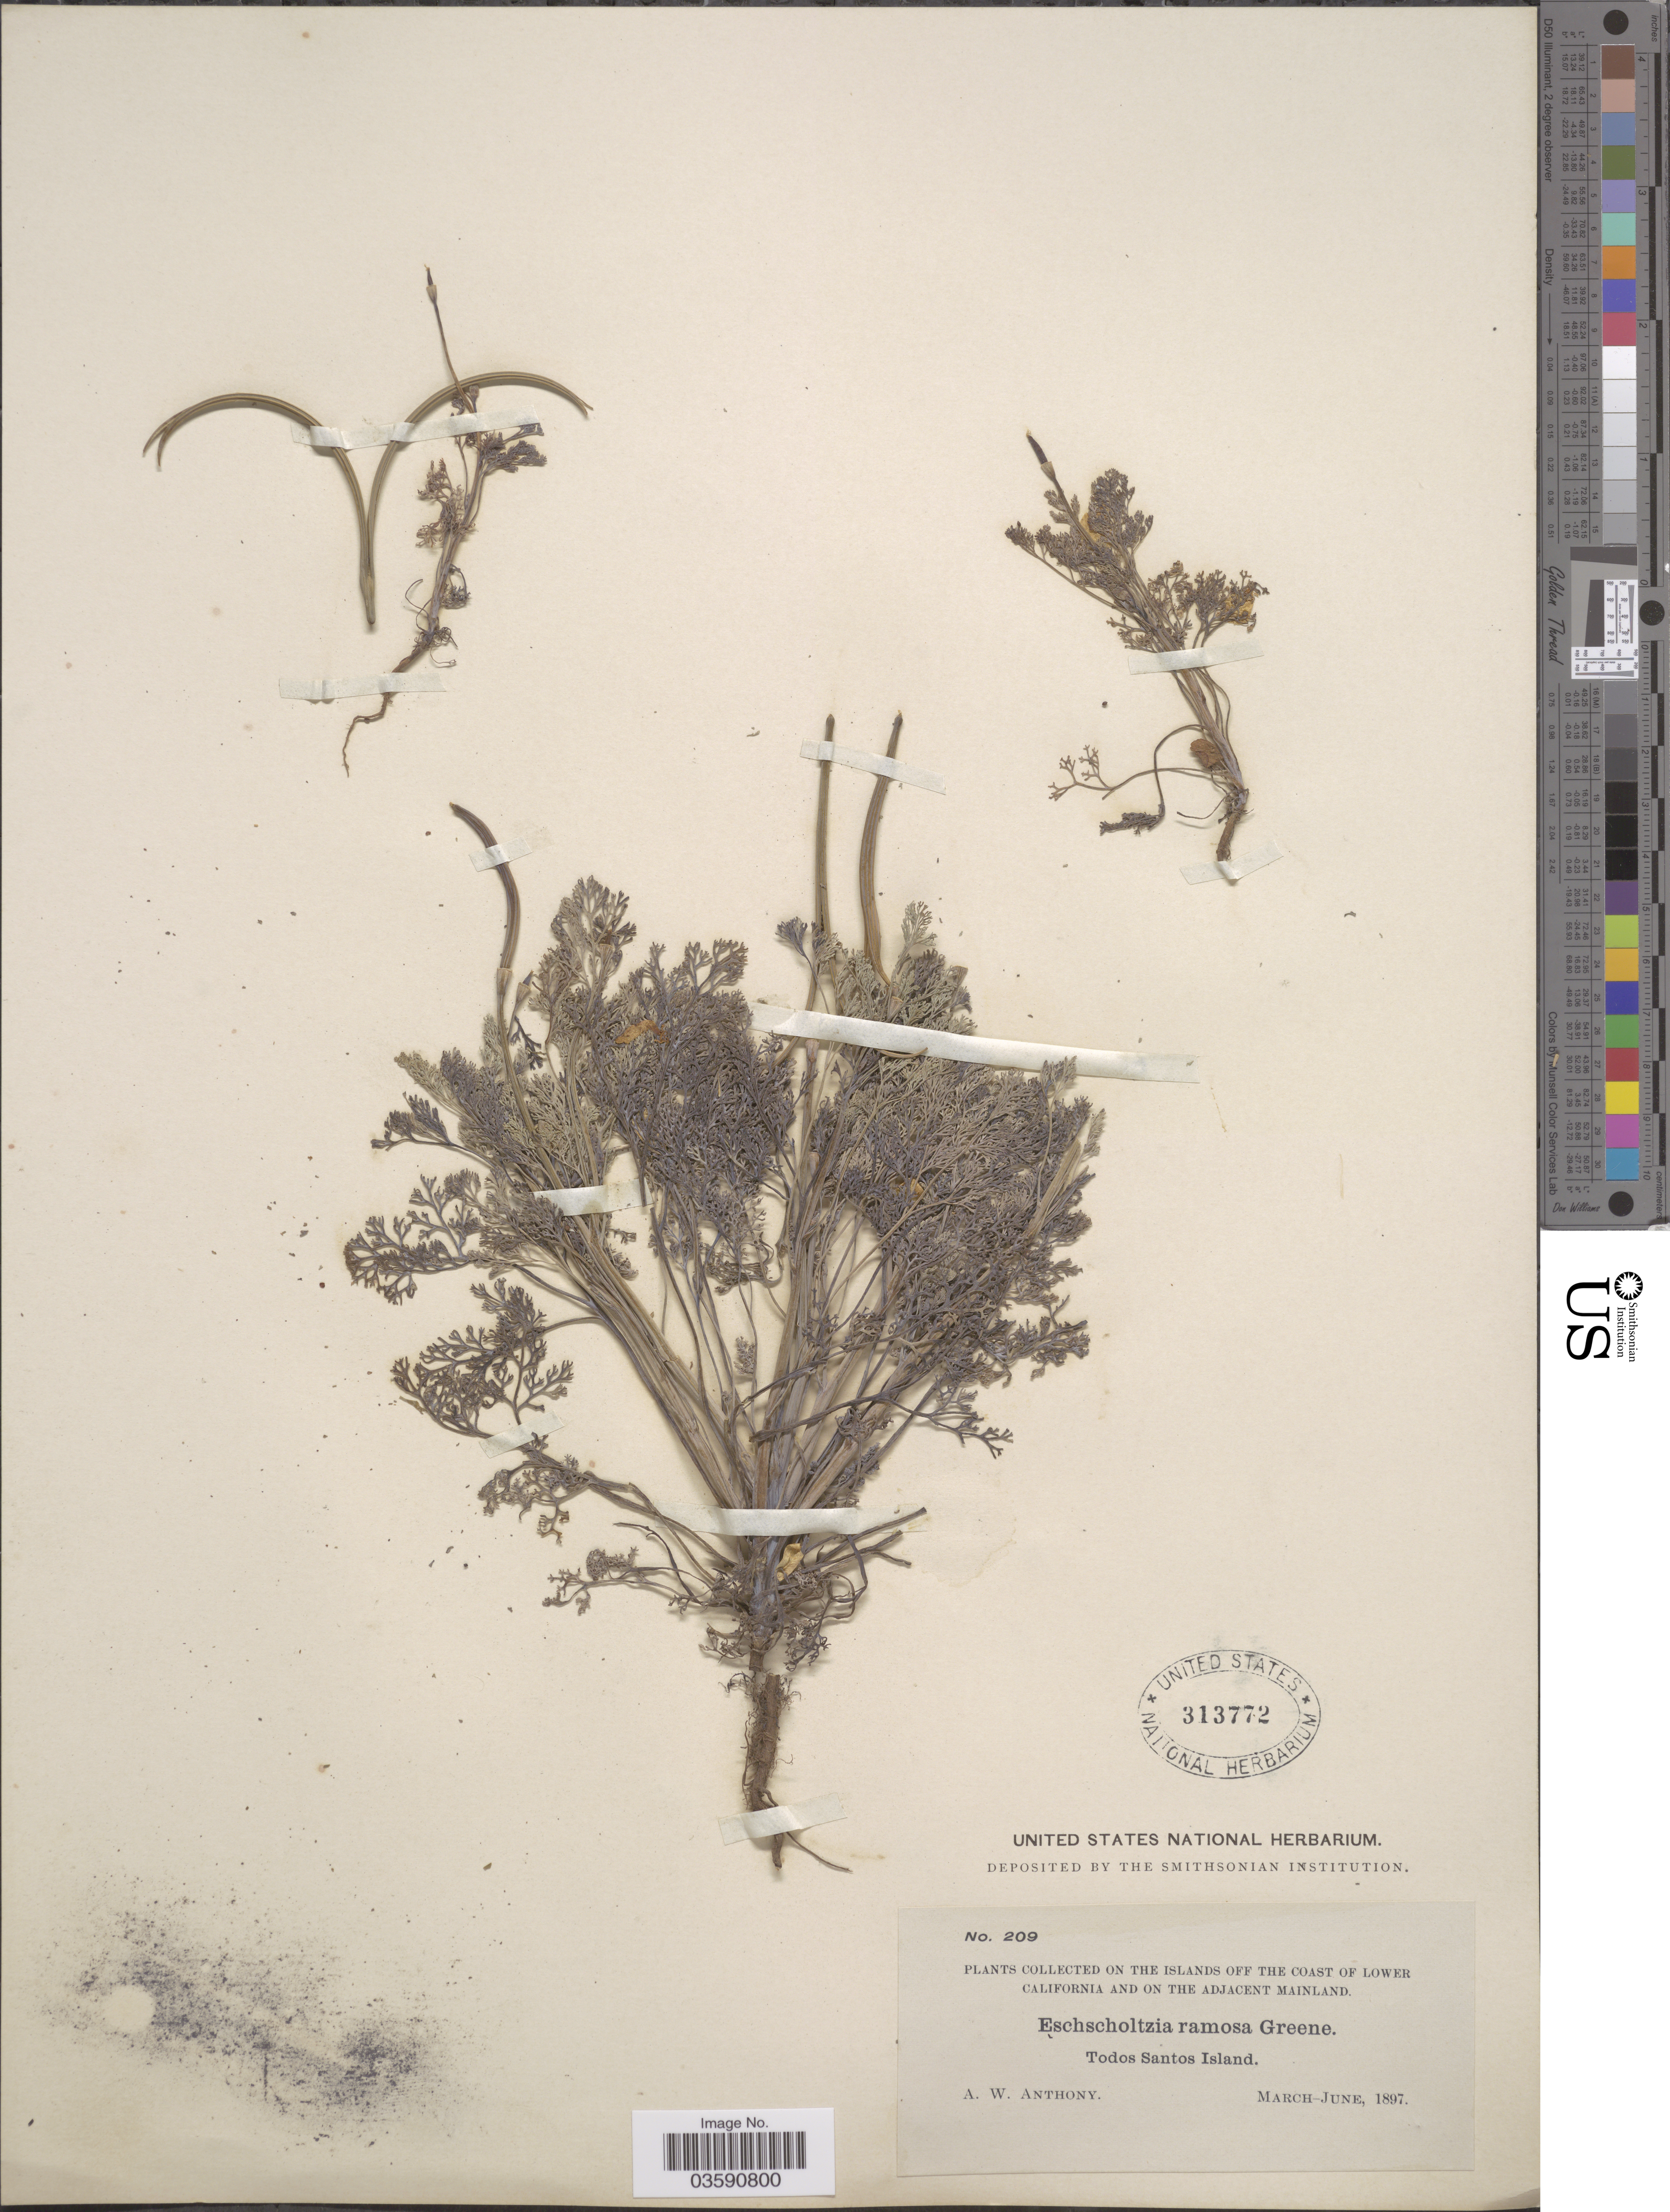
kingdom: Plantae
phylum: Tracheophyta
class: Magnoliopsida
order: Ranunculales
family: Papaveraceae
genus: Eschscholzia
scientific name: Eschscholzia ramosa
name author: (Greene) Greene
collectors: A. W. Anthony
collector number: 209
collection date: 1897-03/1897-06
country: Mexico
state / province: Baja California Norte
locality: The Islands off the Coast of Lower California and on the adjacent mainland. Todos Santos Island.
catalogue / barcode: US 313772